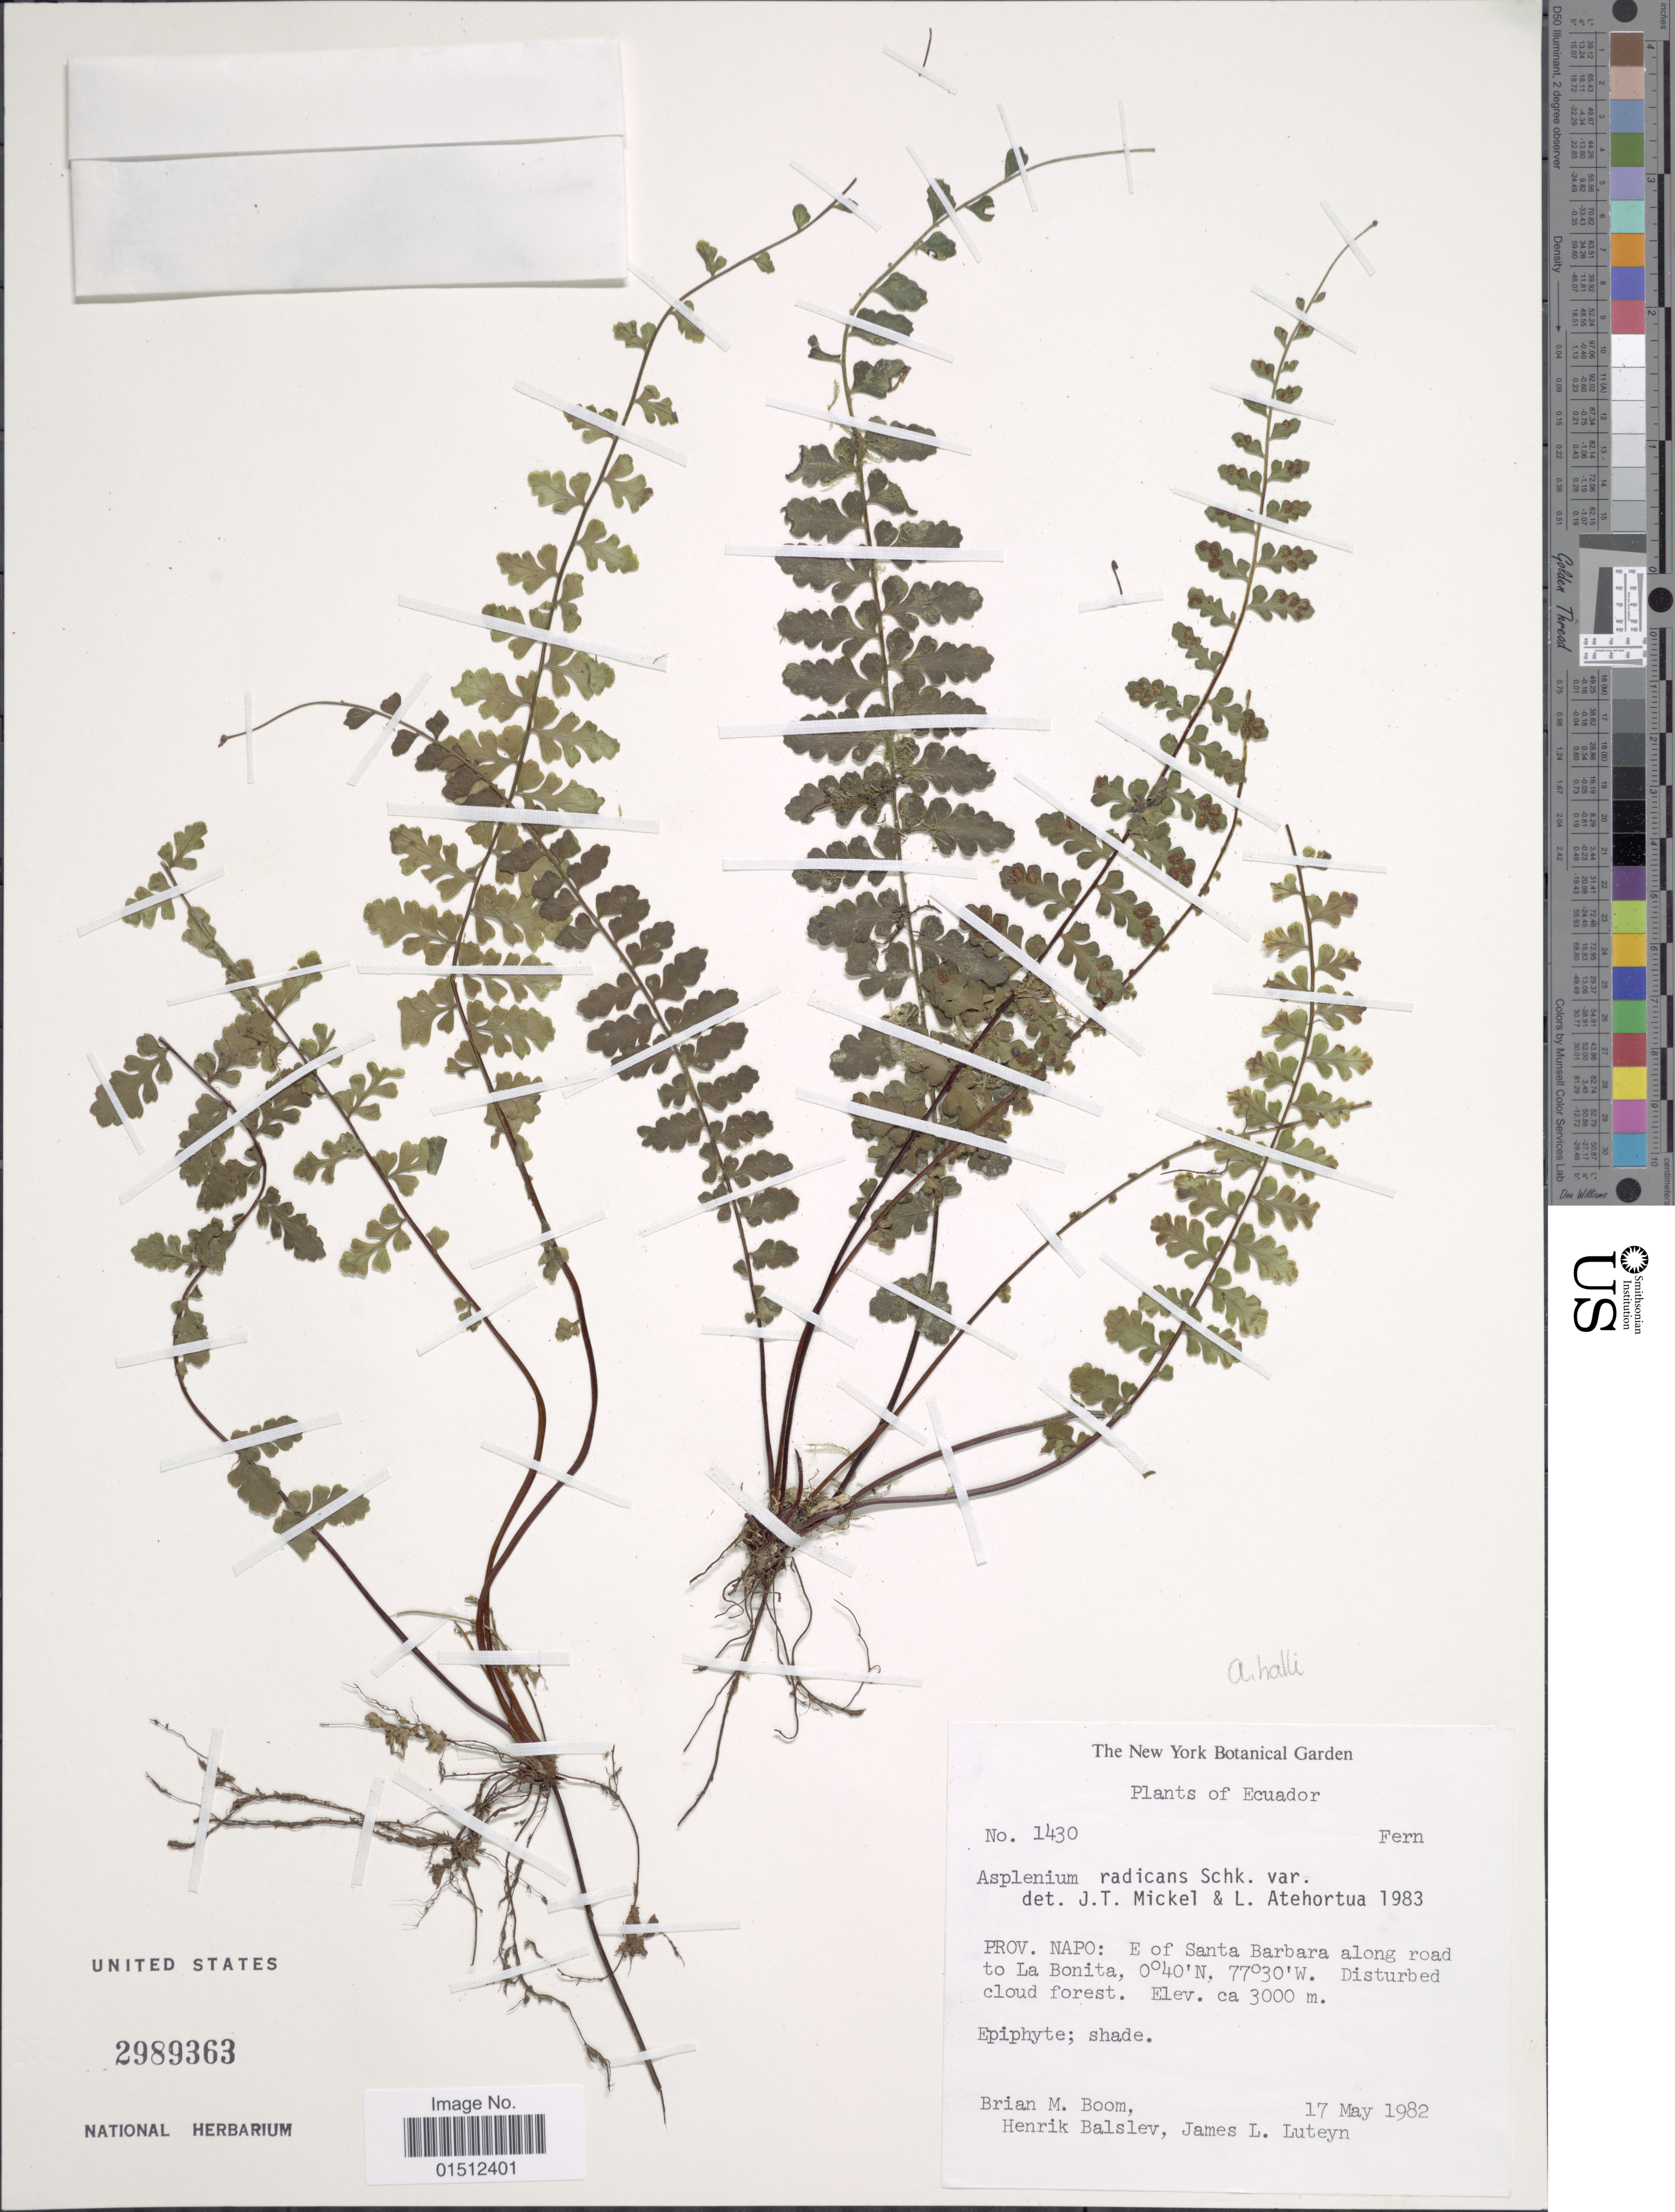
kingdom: Plantae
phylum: Tracheophyta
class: Polypodiopsida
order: Polypodiales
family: Aspleniaceae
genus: Asplenium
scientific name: Asplenium radicans var. cirrhatum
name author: (Rich. ex Willd.) Rosenst.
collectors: B. M. Boom, H. Balslev & J. L. Luteyn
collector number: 1430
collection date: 1982-05-17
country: Ecuador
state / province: Napo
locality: Ecuador, Prov. Napo: E of Santa Barbara along road to La Bonita.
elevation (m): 3000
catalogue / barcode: US 2989363